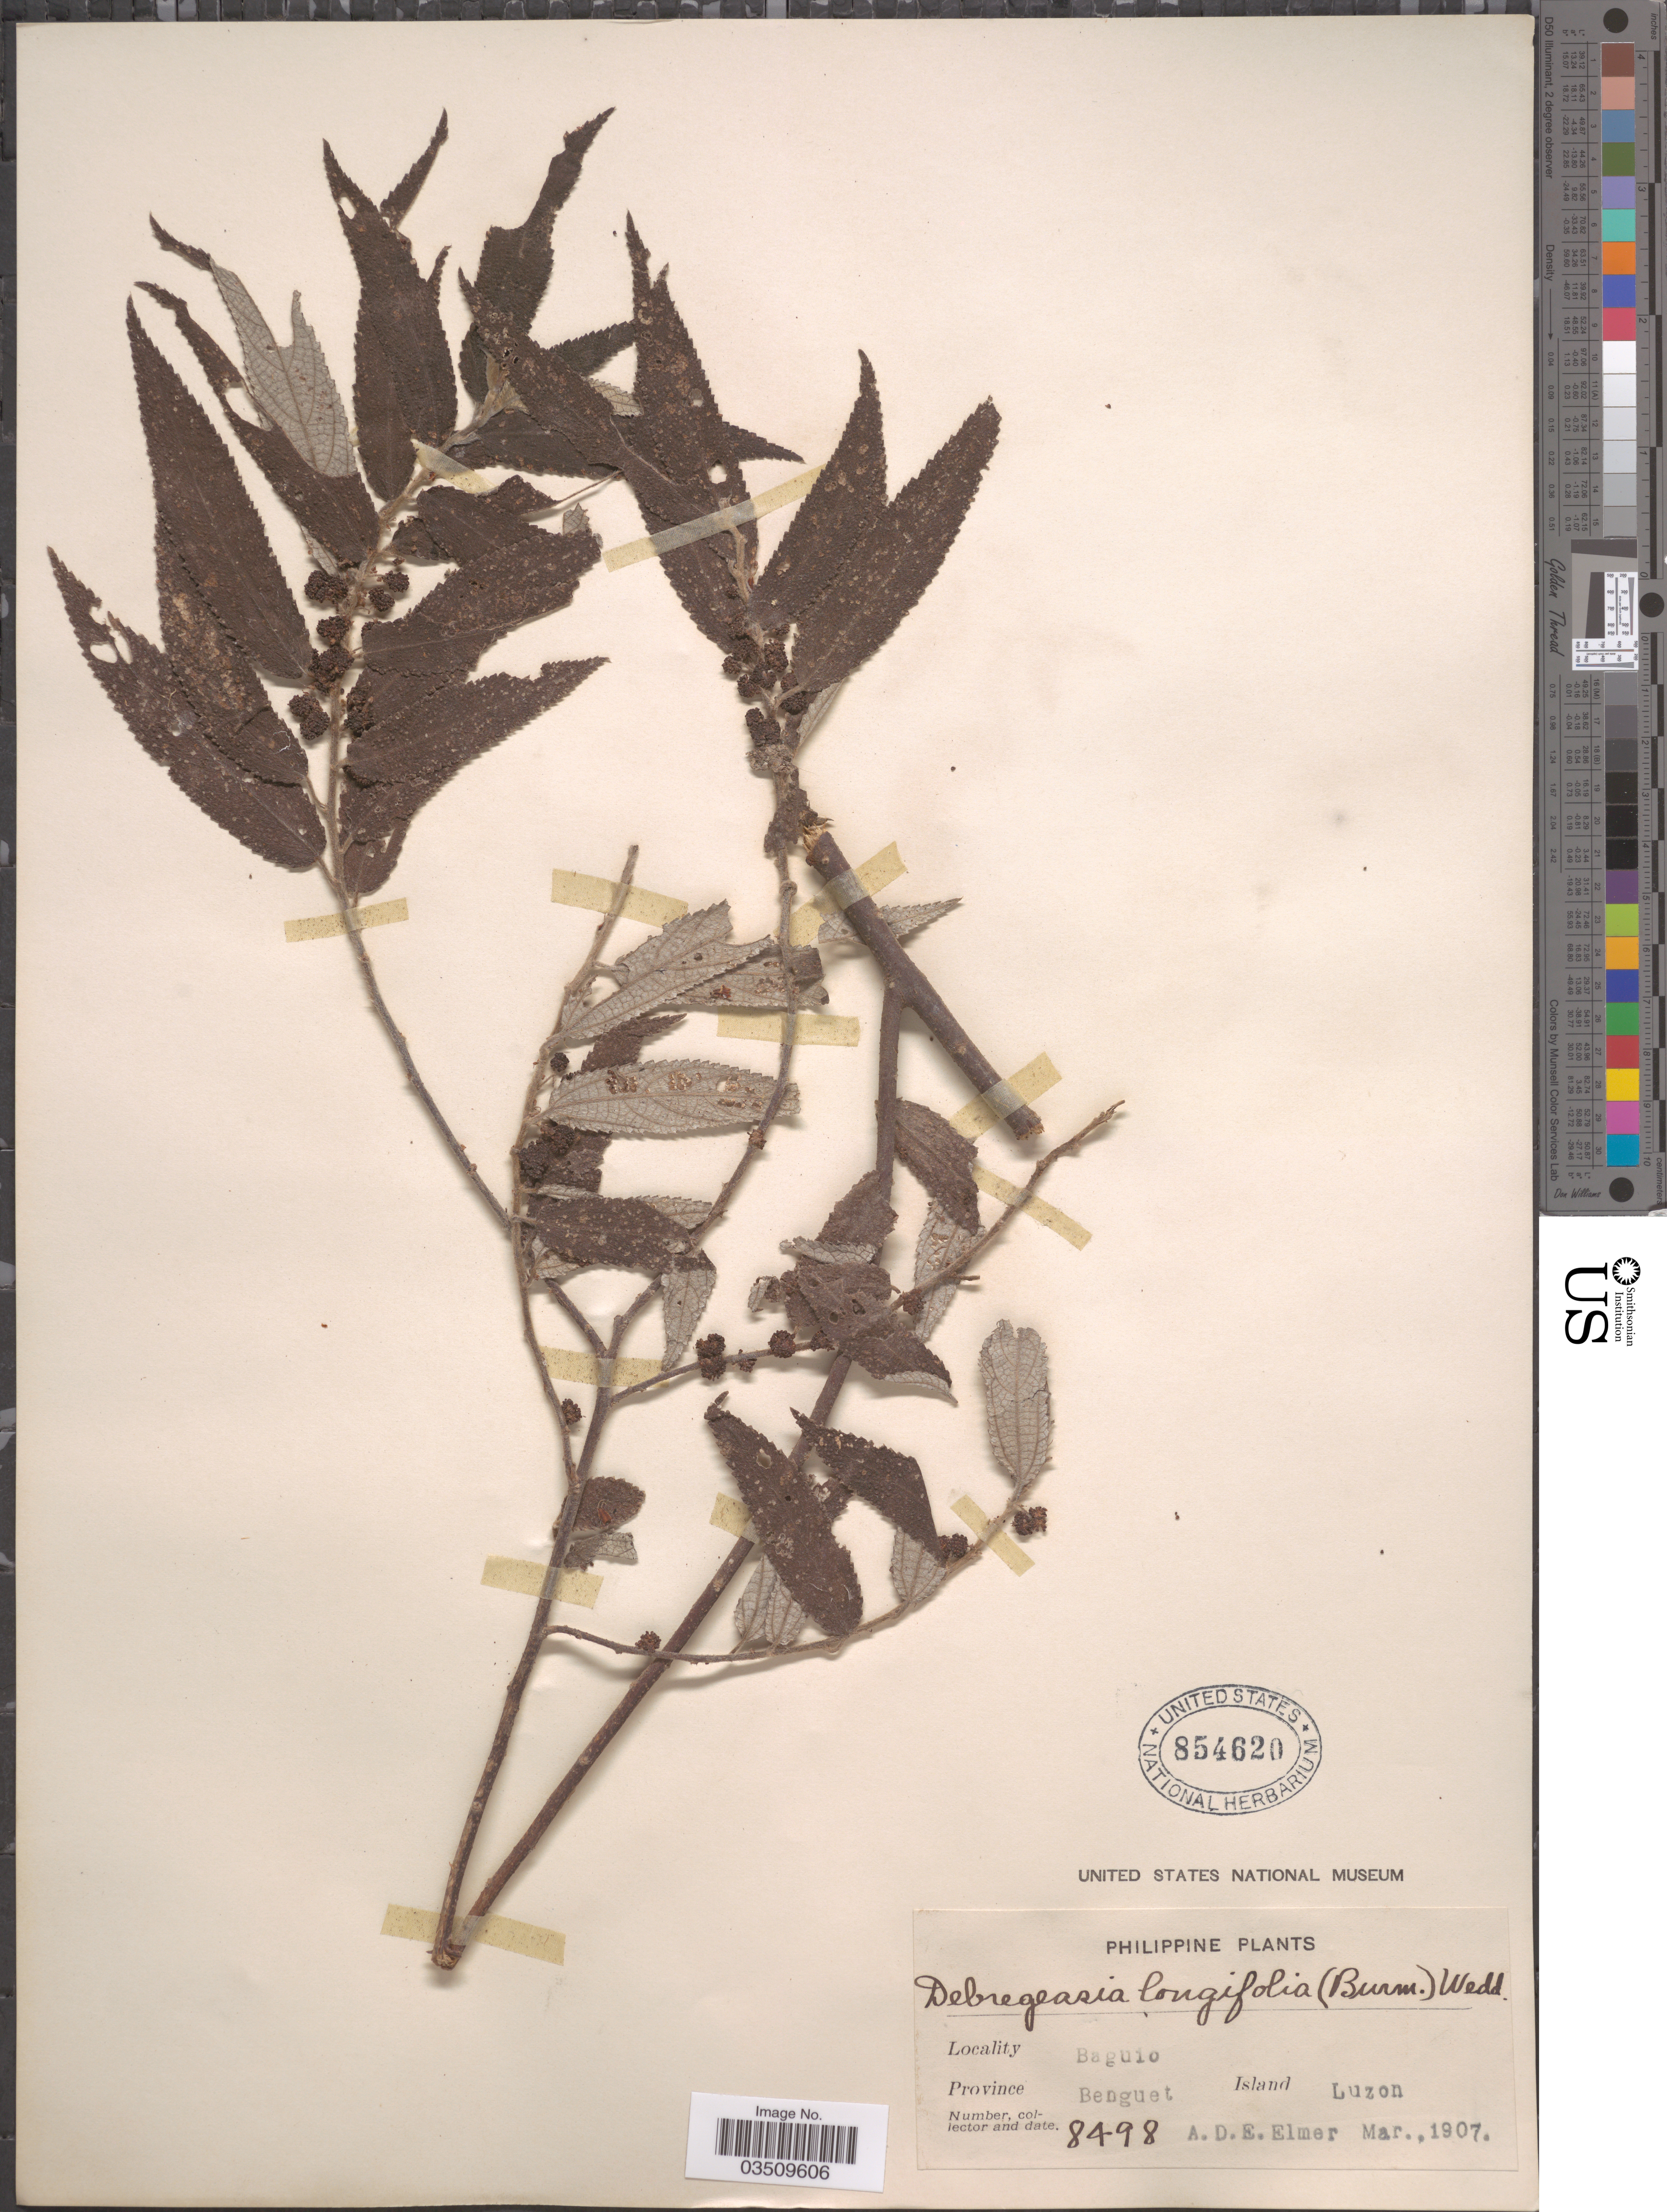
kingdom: Plantae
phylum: Tracheophyta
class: Magnoliopsida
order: Rosales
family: Urticaceae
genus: Debregeasia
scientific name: Debregeasia longifolia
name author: (Burm. f.) Wedd.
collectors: A. D. E. Elmer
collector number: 8498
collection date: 1907-03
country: Philippines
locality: Baguio, Province of Benguet, Island Luzon.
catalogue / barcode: US 854620